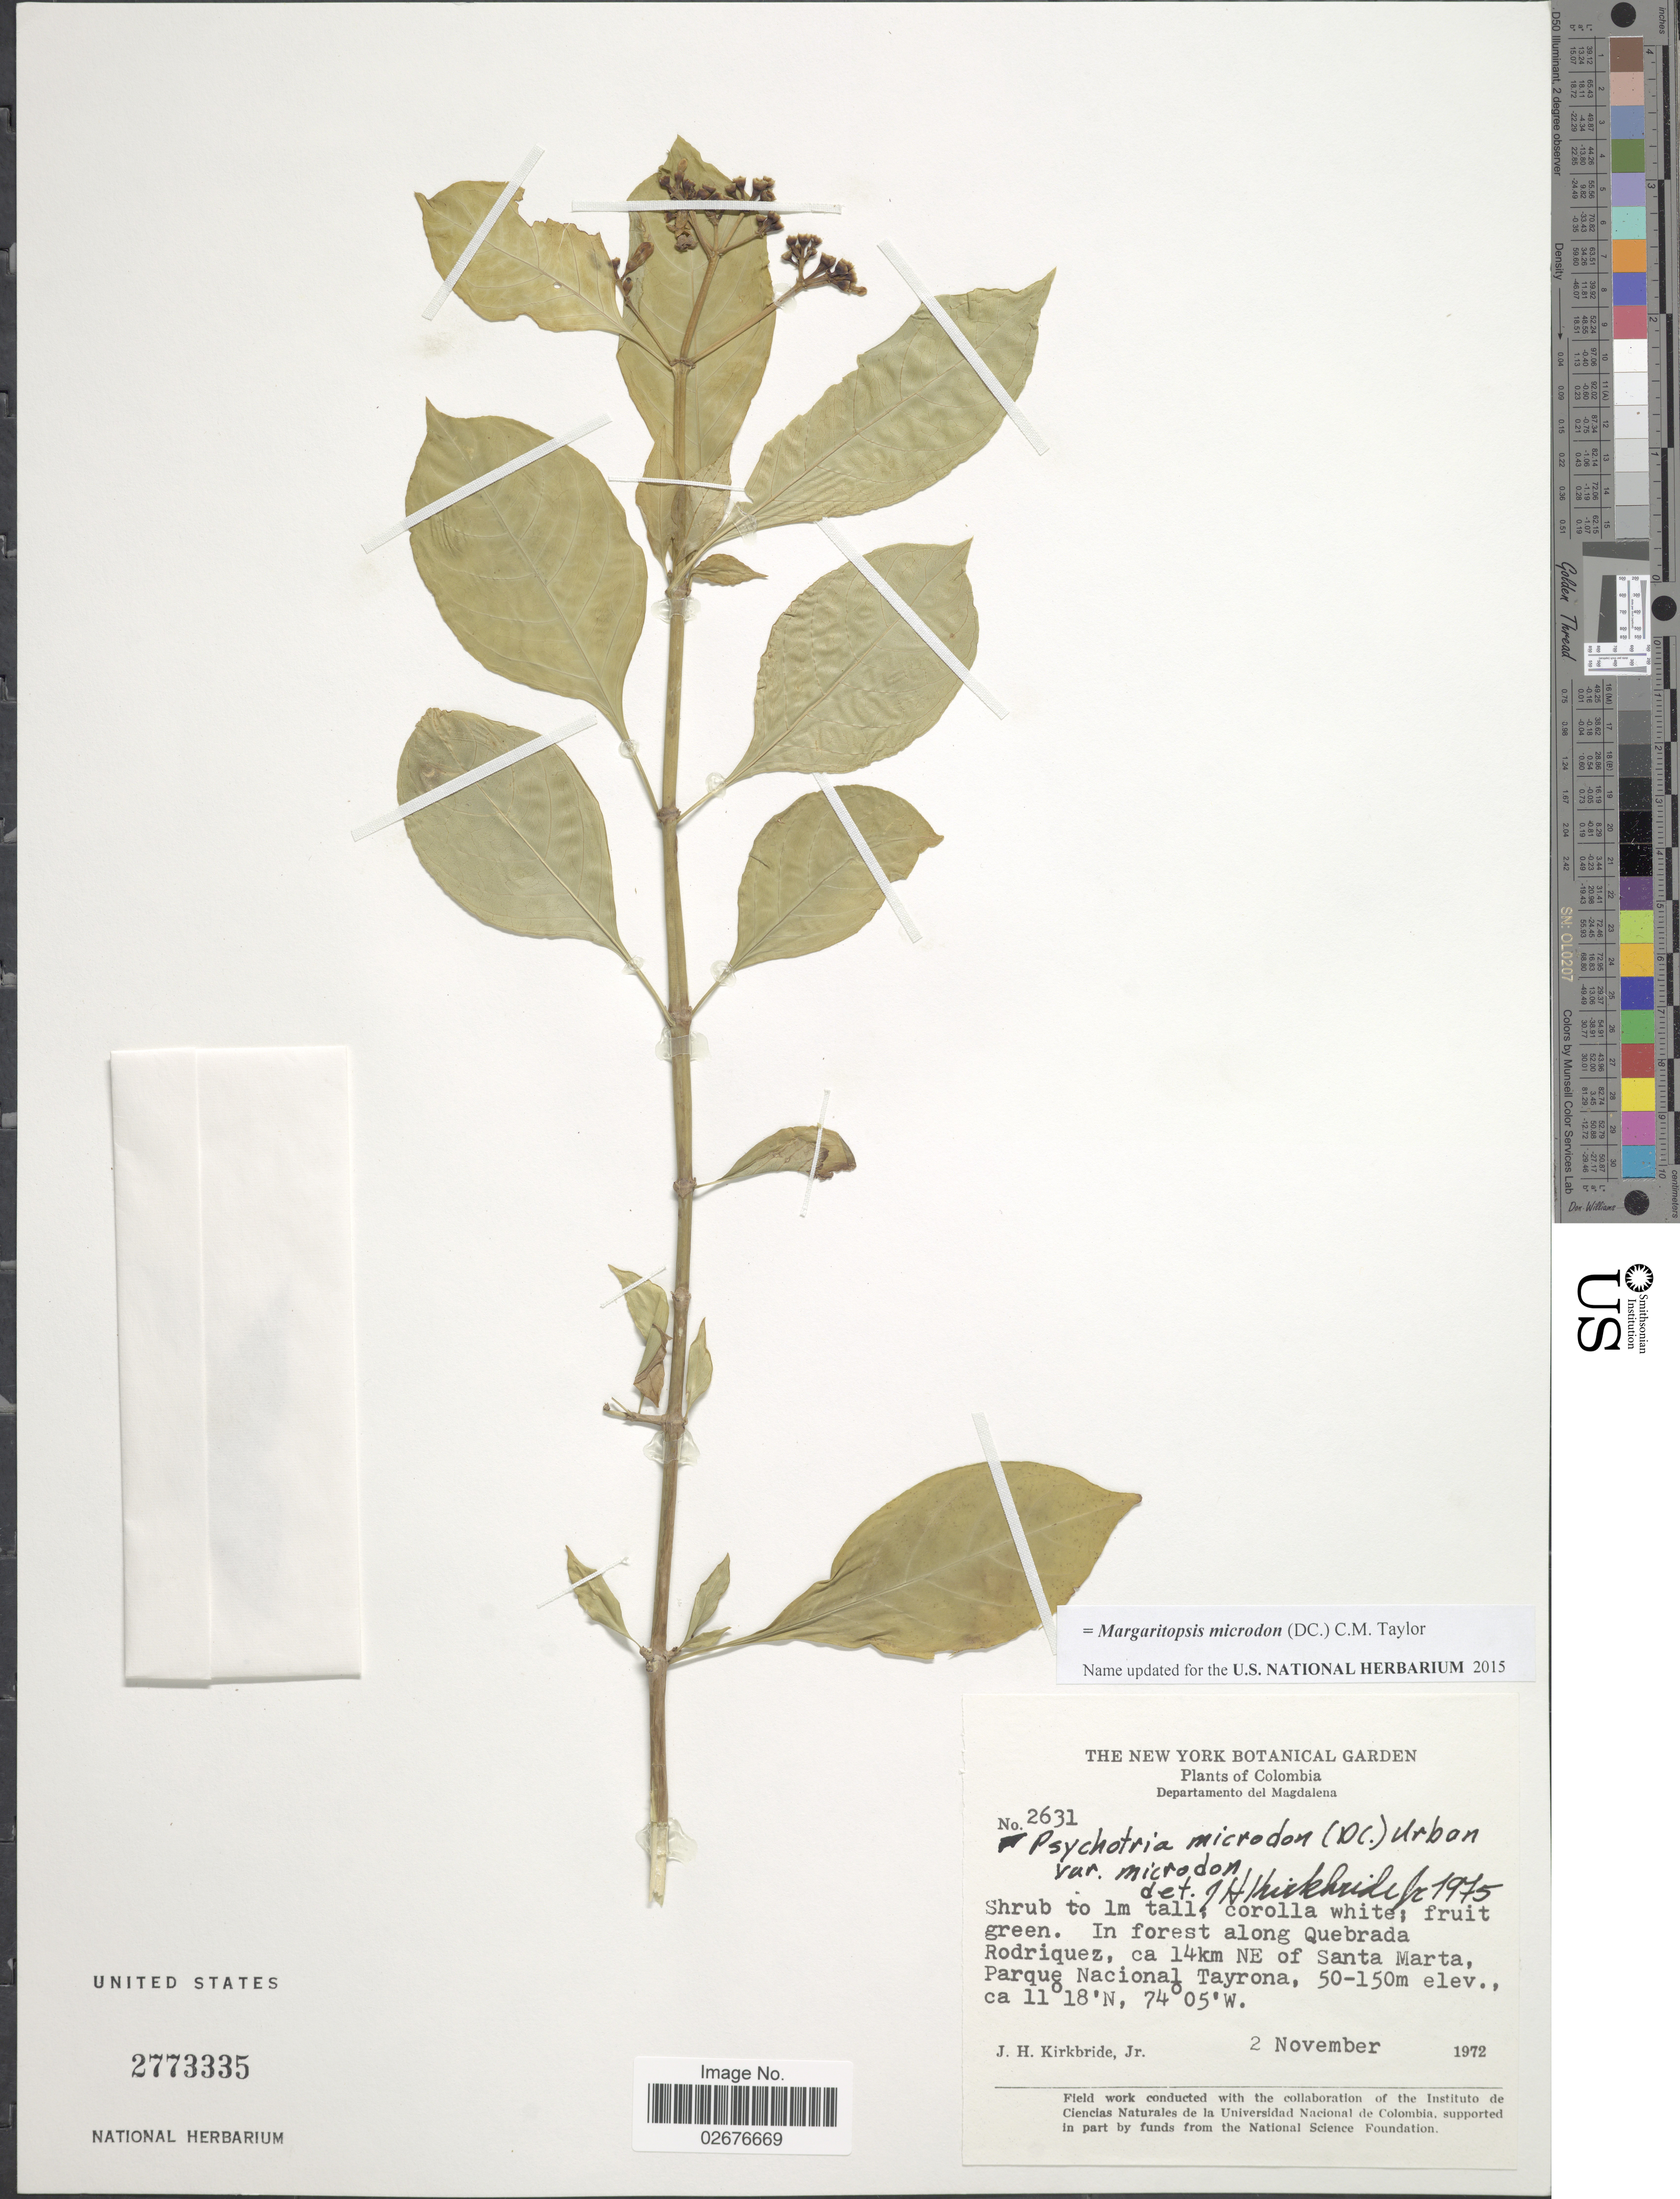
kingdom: Plantae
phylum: Tracheophyta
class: Magnoliopsida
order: Gentianales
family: Rubiaceae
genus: Margaritopsis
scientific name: Margaritopsis microdon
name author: (DC.) C.M. Taylor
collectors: J. H. Kirkbride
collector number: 2631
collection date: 1972-11-02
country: Colombia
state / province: Magdalena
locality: In forest along Quebrada Rodriquez, ca 14km NE of Santa Marta, Parque Nacional Tayrona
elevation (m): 50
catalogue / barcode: US 2773335